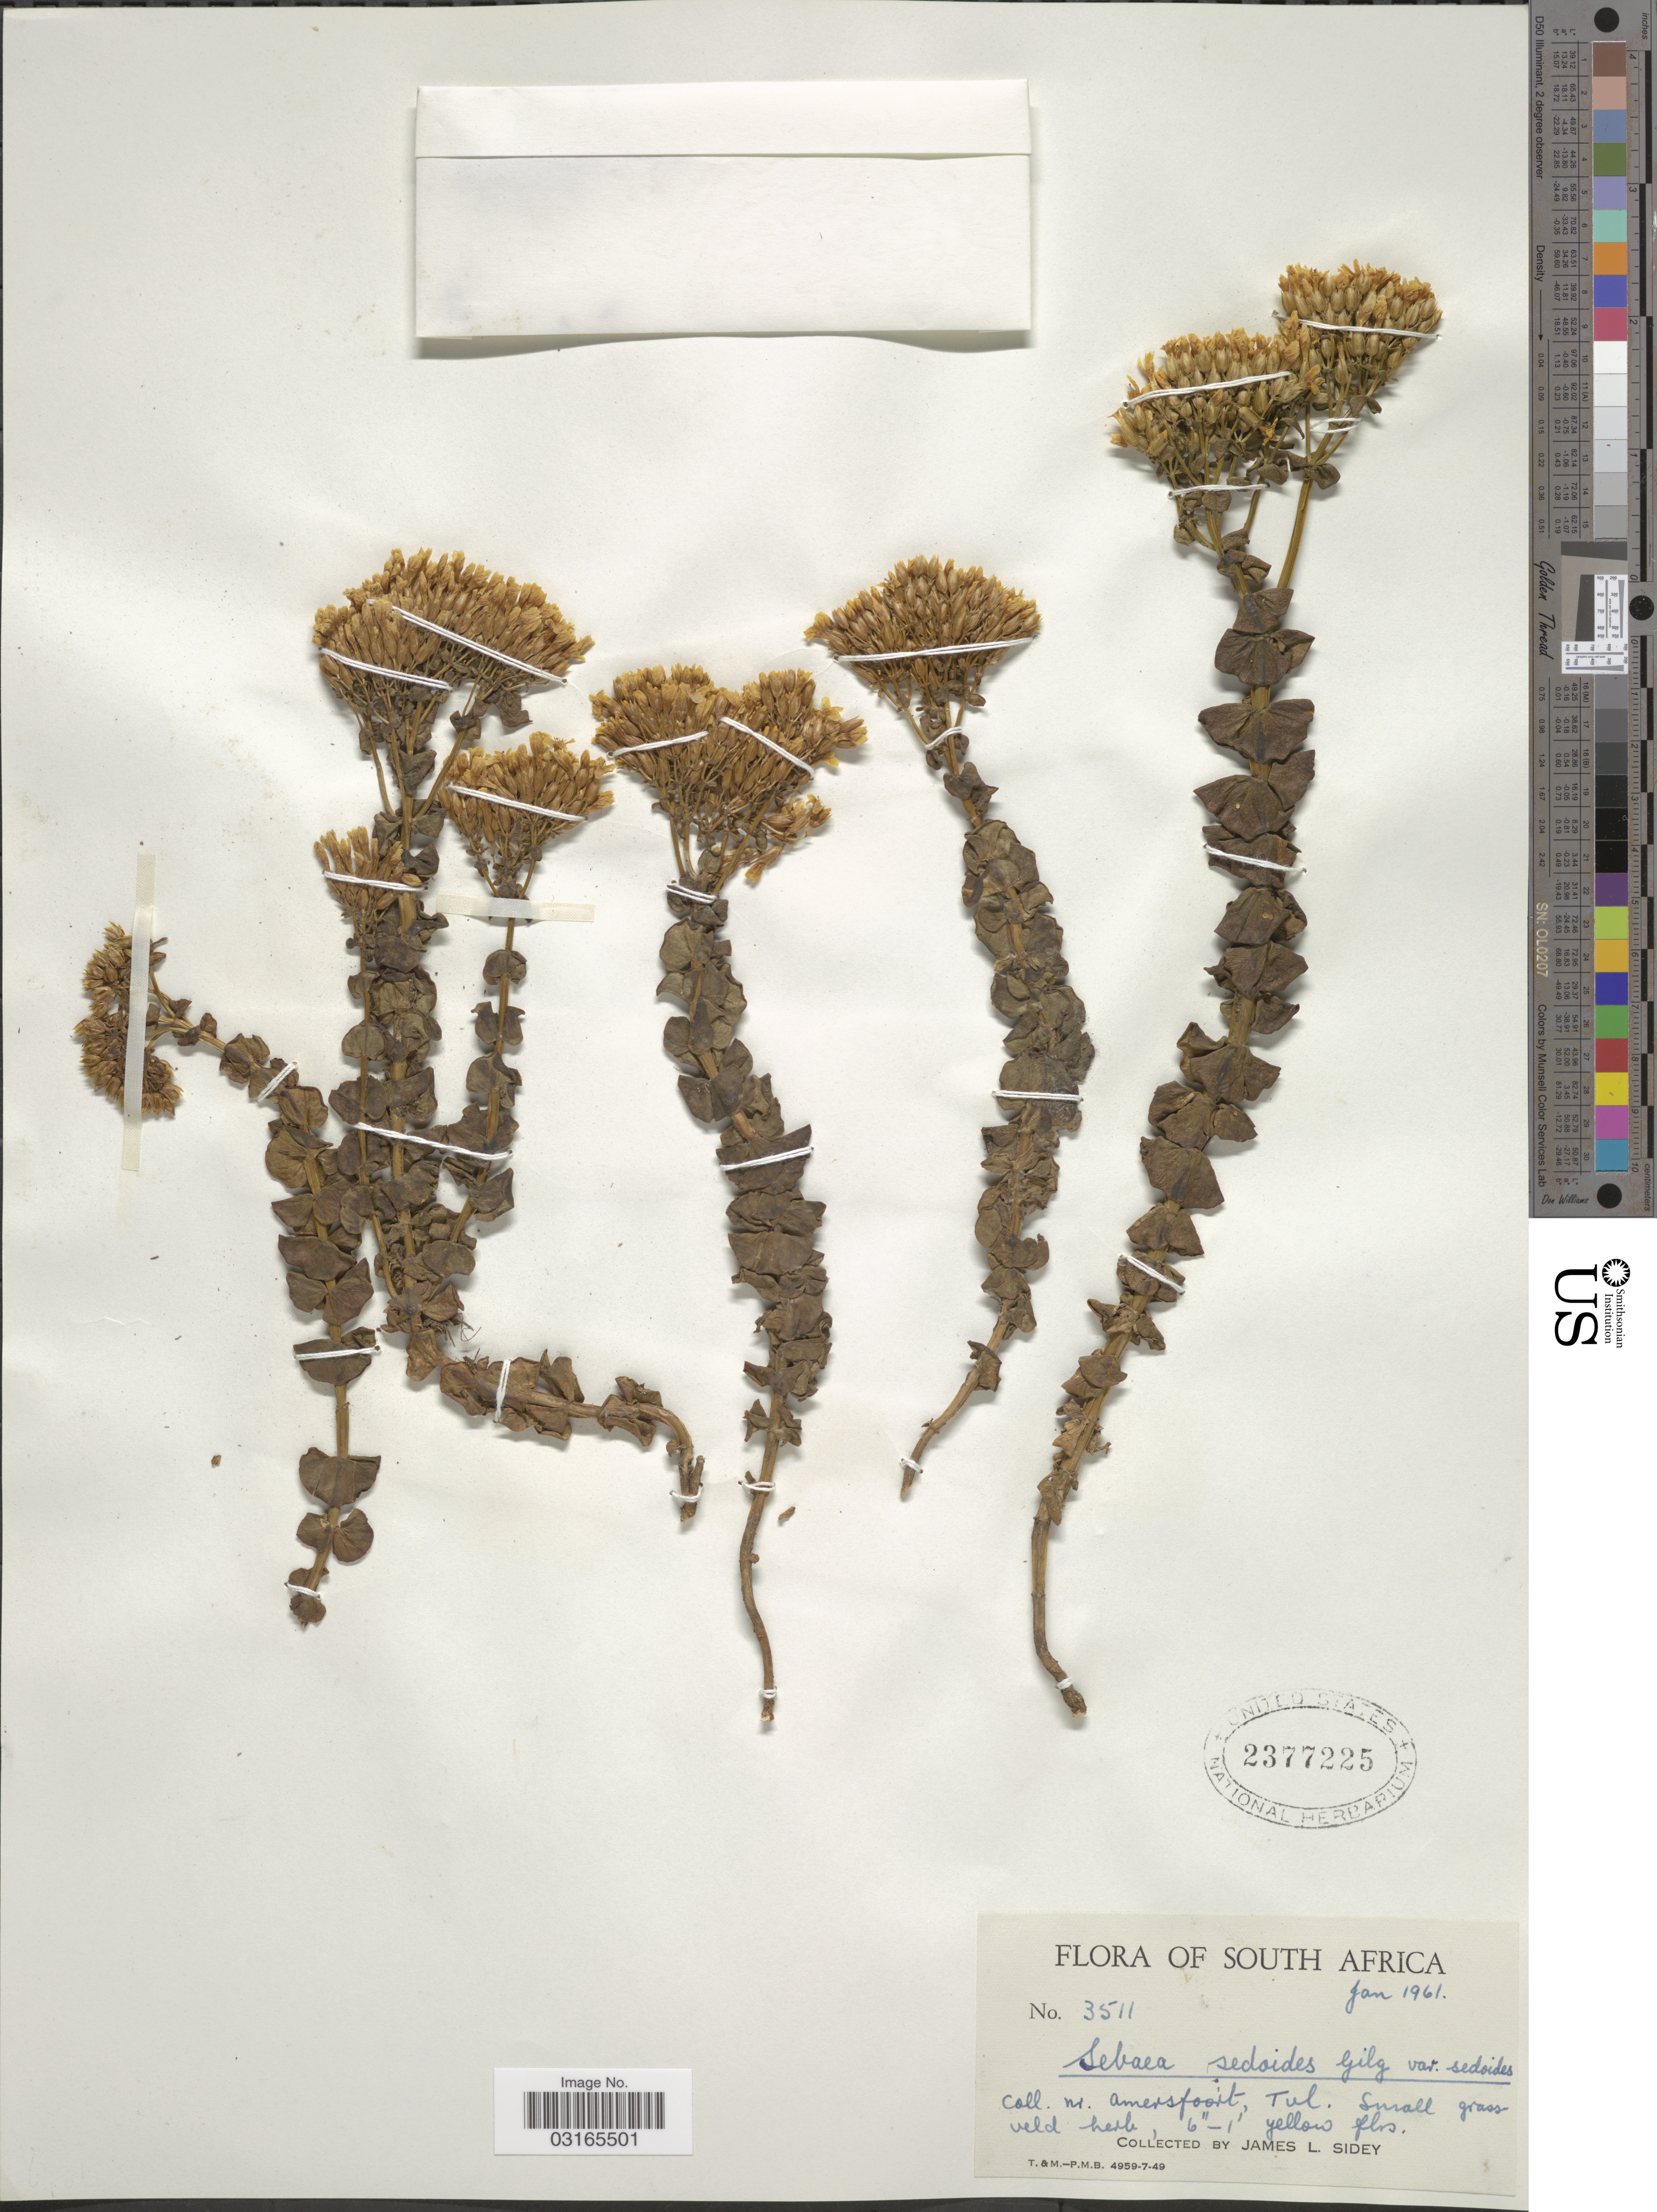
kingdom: Plantae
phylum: Tracheophyta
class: Magnoliopsida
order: Gentianales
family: Gentianaceae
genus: Sebaea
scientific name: Sebaea sedoides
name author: Gilg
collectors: J. L. Sidey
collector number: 3511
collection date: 1961-01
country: South Africa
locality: Nr. Amersfoort.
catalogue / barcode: US 2377225